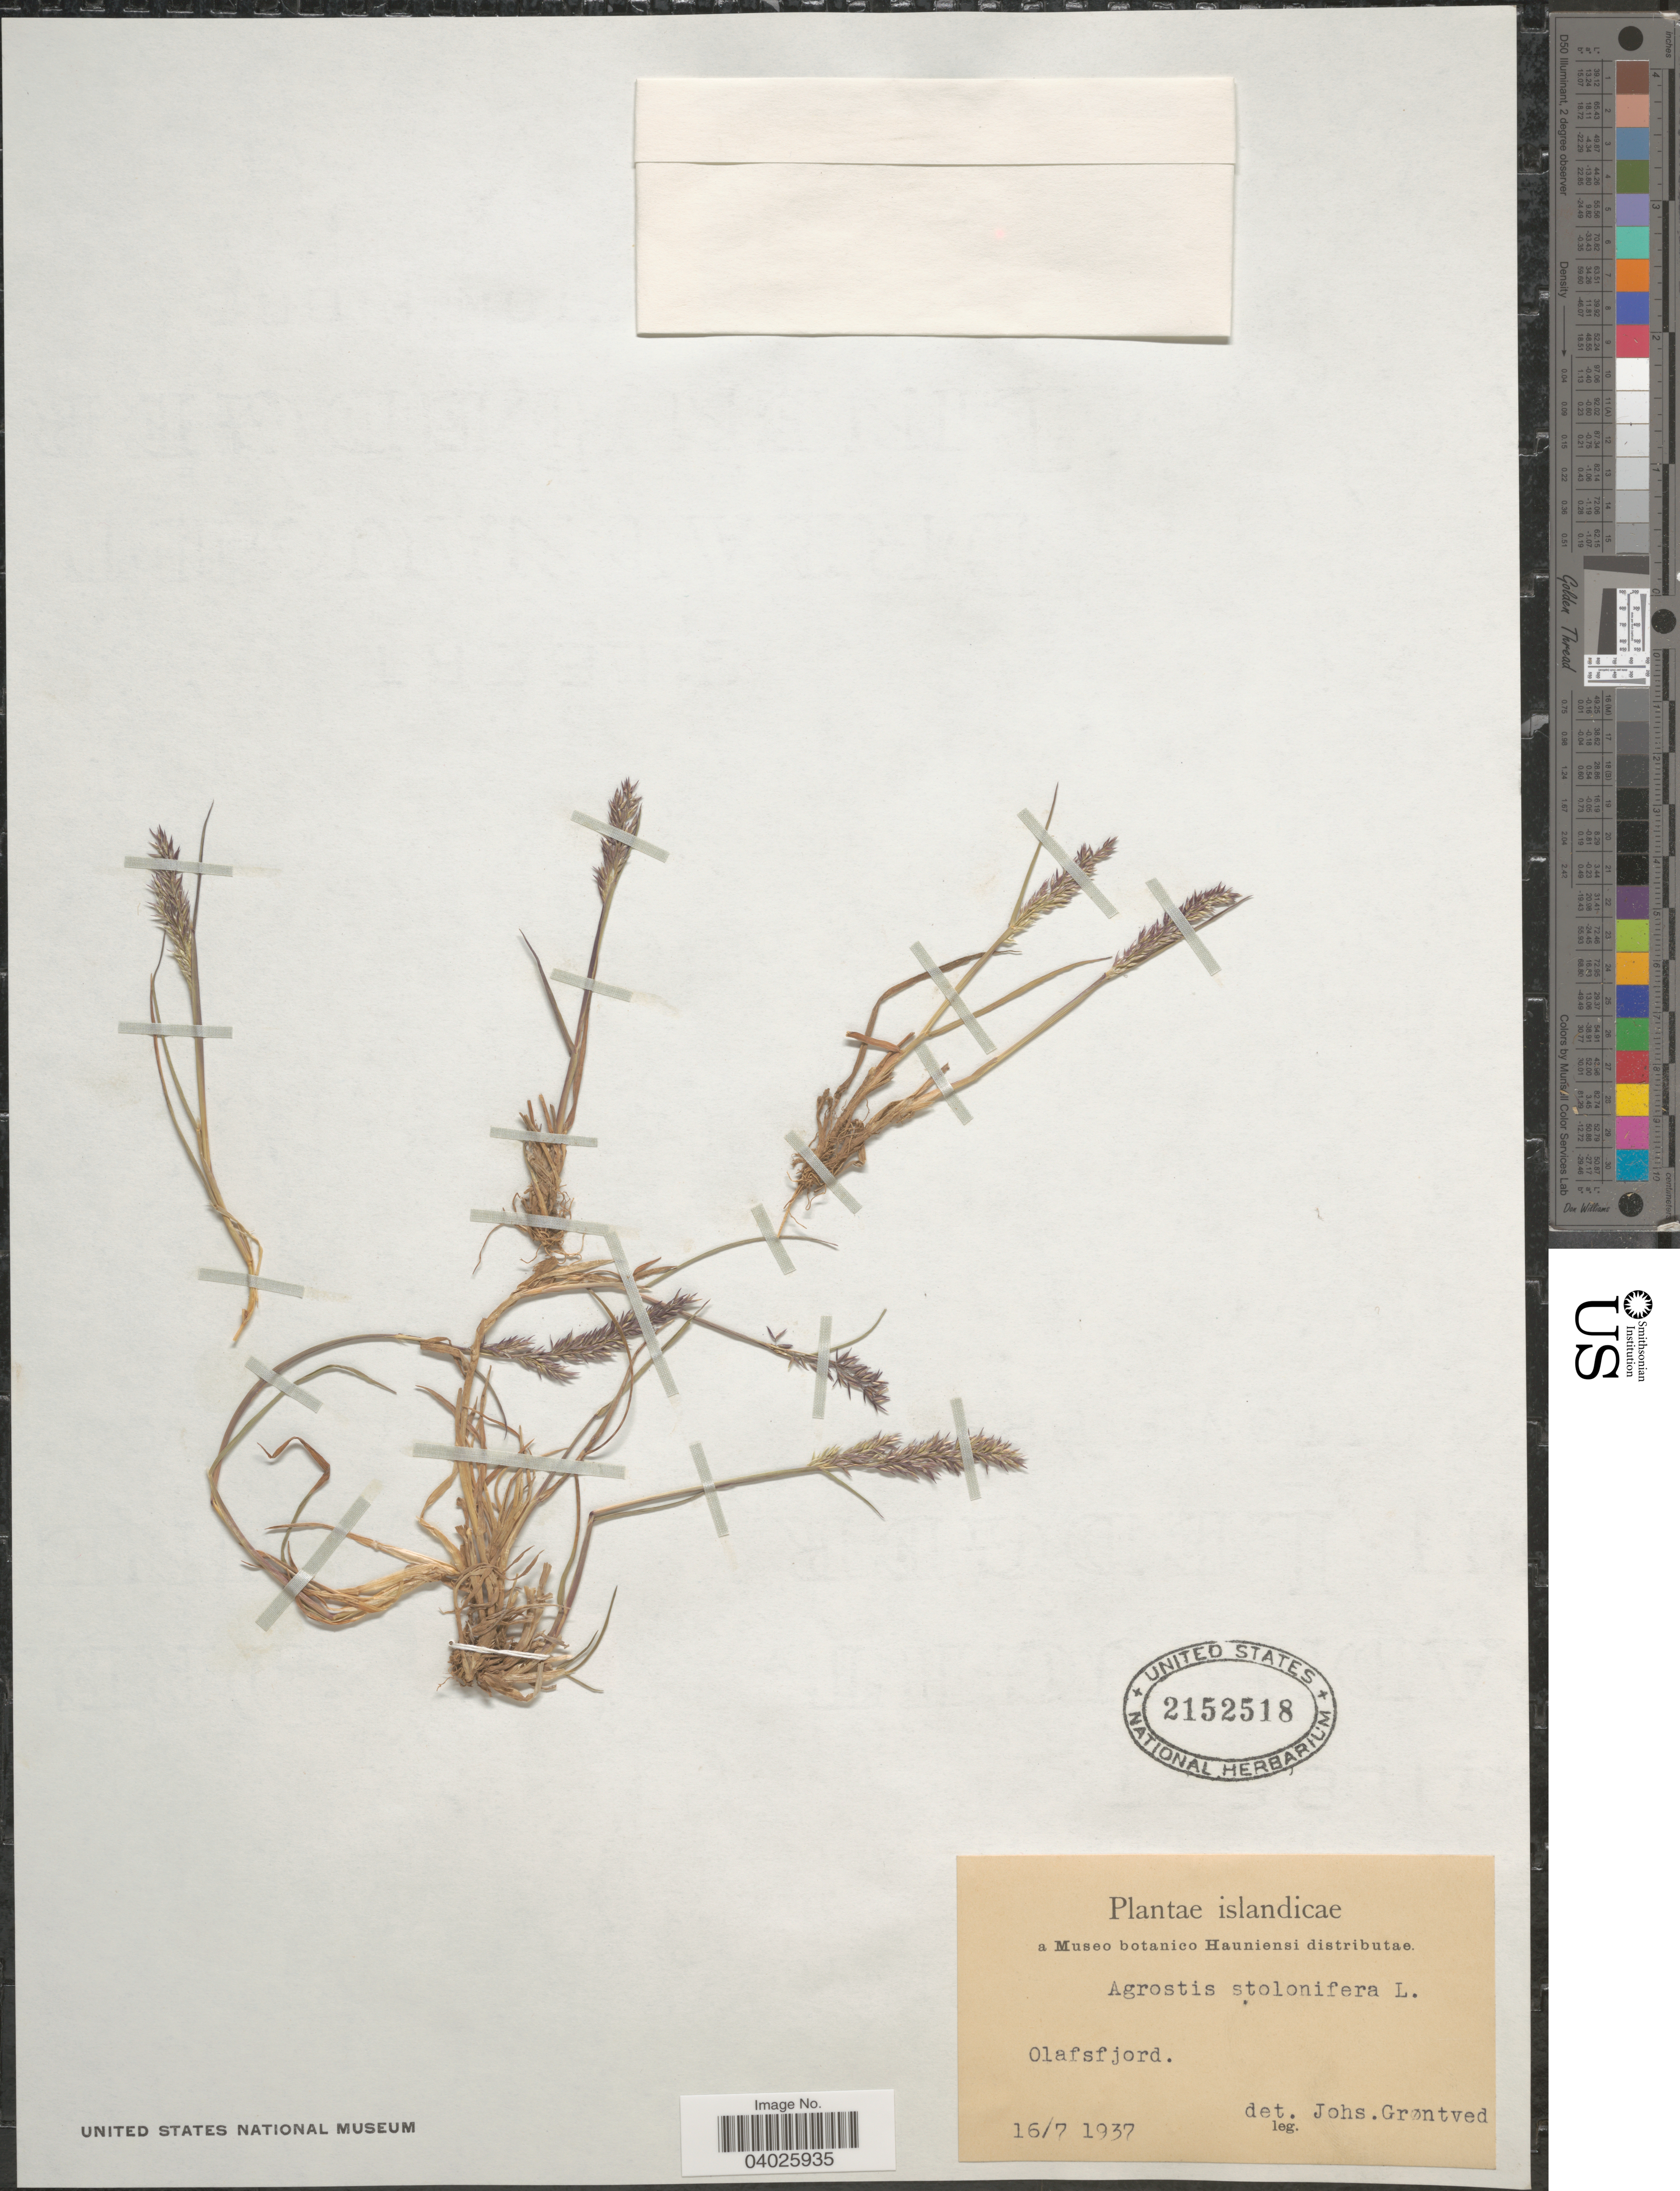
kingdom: Plantae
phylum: Tracheophyta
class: Liliopsida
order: Poales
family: Poaceae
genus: Agrostis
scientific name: Agrostis stolonifera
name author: L.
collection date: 1937-07-16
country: Iceland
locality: Islandicae. Olafsfjord.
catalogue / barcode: US 2152518